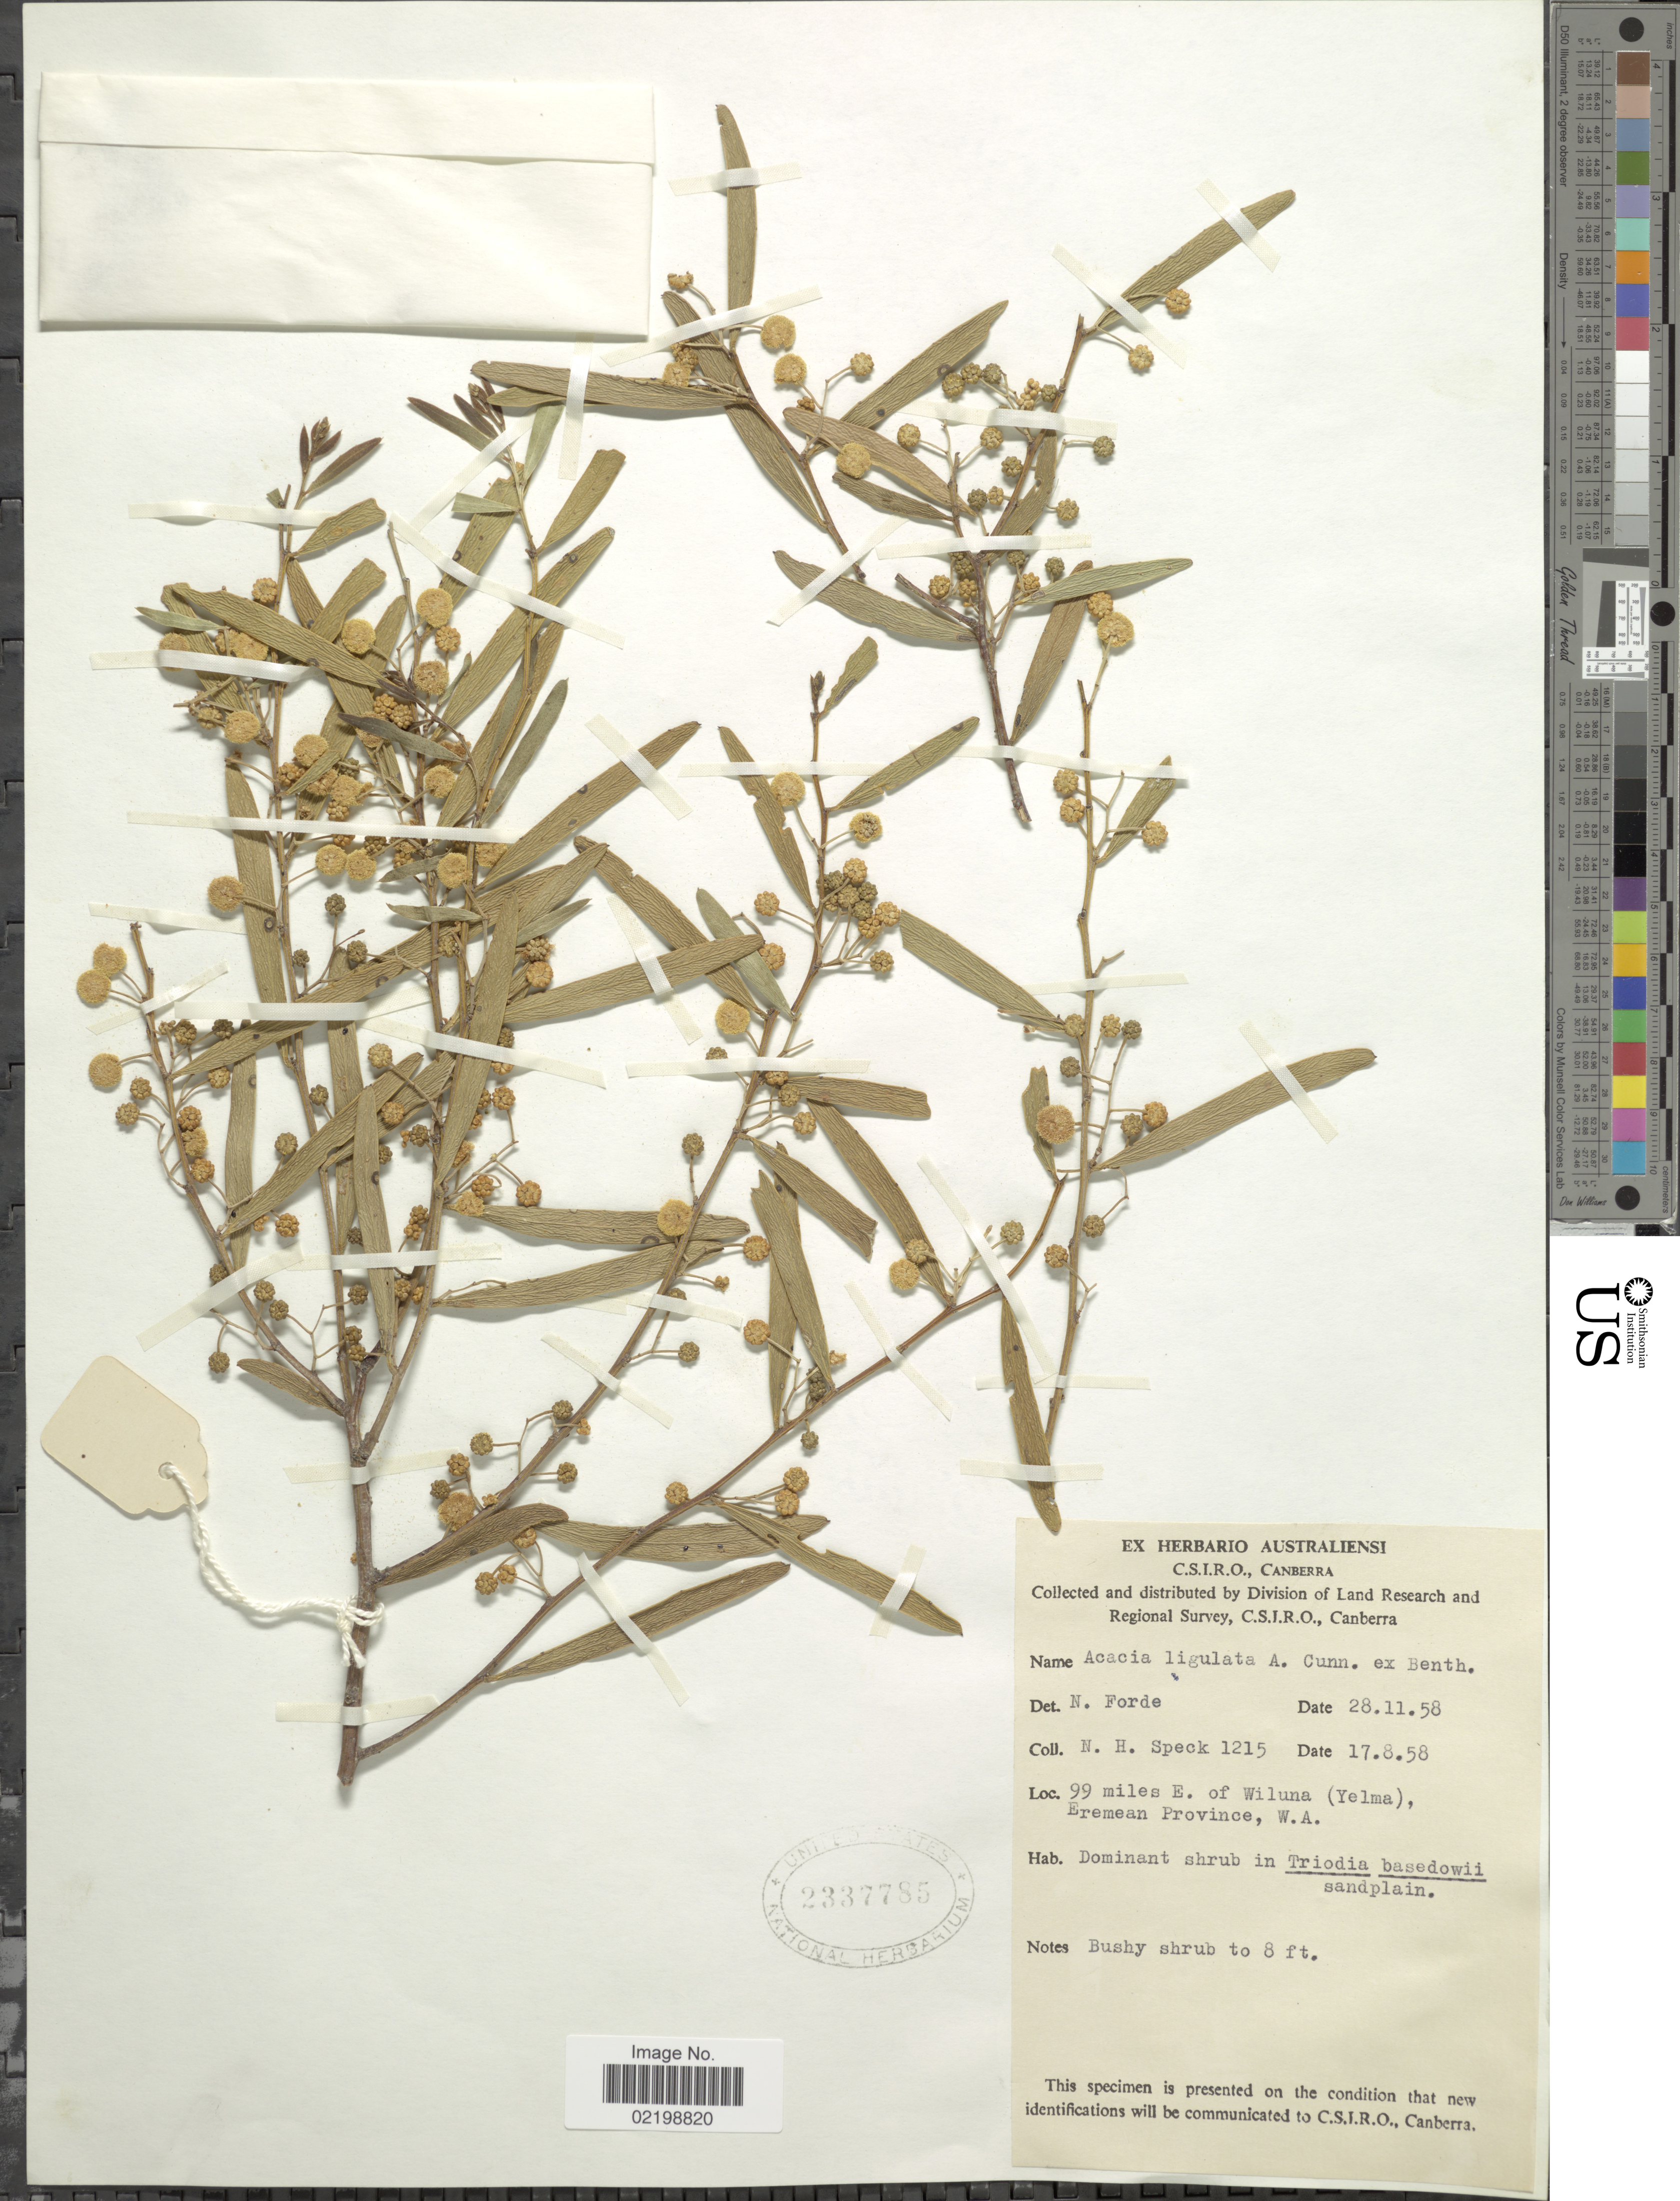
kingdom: Plantae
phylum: Tracheophyta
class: Magnoliopsida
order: Fabales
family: Fabaceae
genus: Acacia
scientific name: Acacia ligulata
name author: Benth.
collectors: N. Speck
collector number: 1215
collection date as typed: Transcribed d/m/y: 17/8/58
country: Australia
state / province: Western Australia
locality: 99 miles E. of Wiluna (Yelma), Eremean Province, W.A.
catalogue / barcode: US 2337785